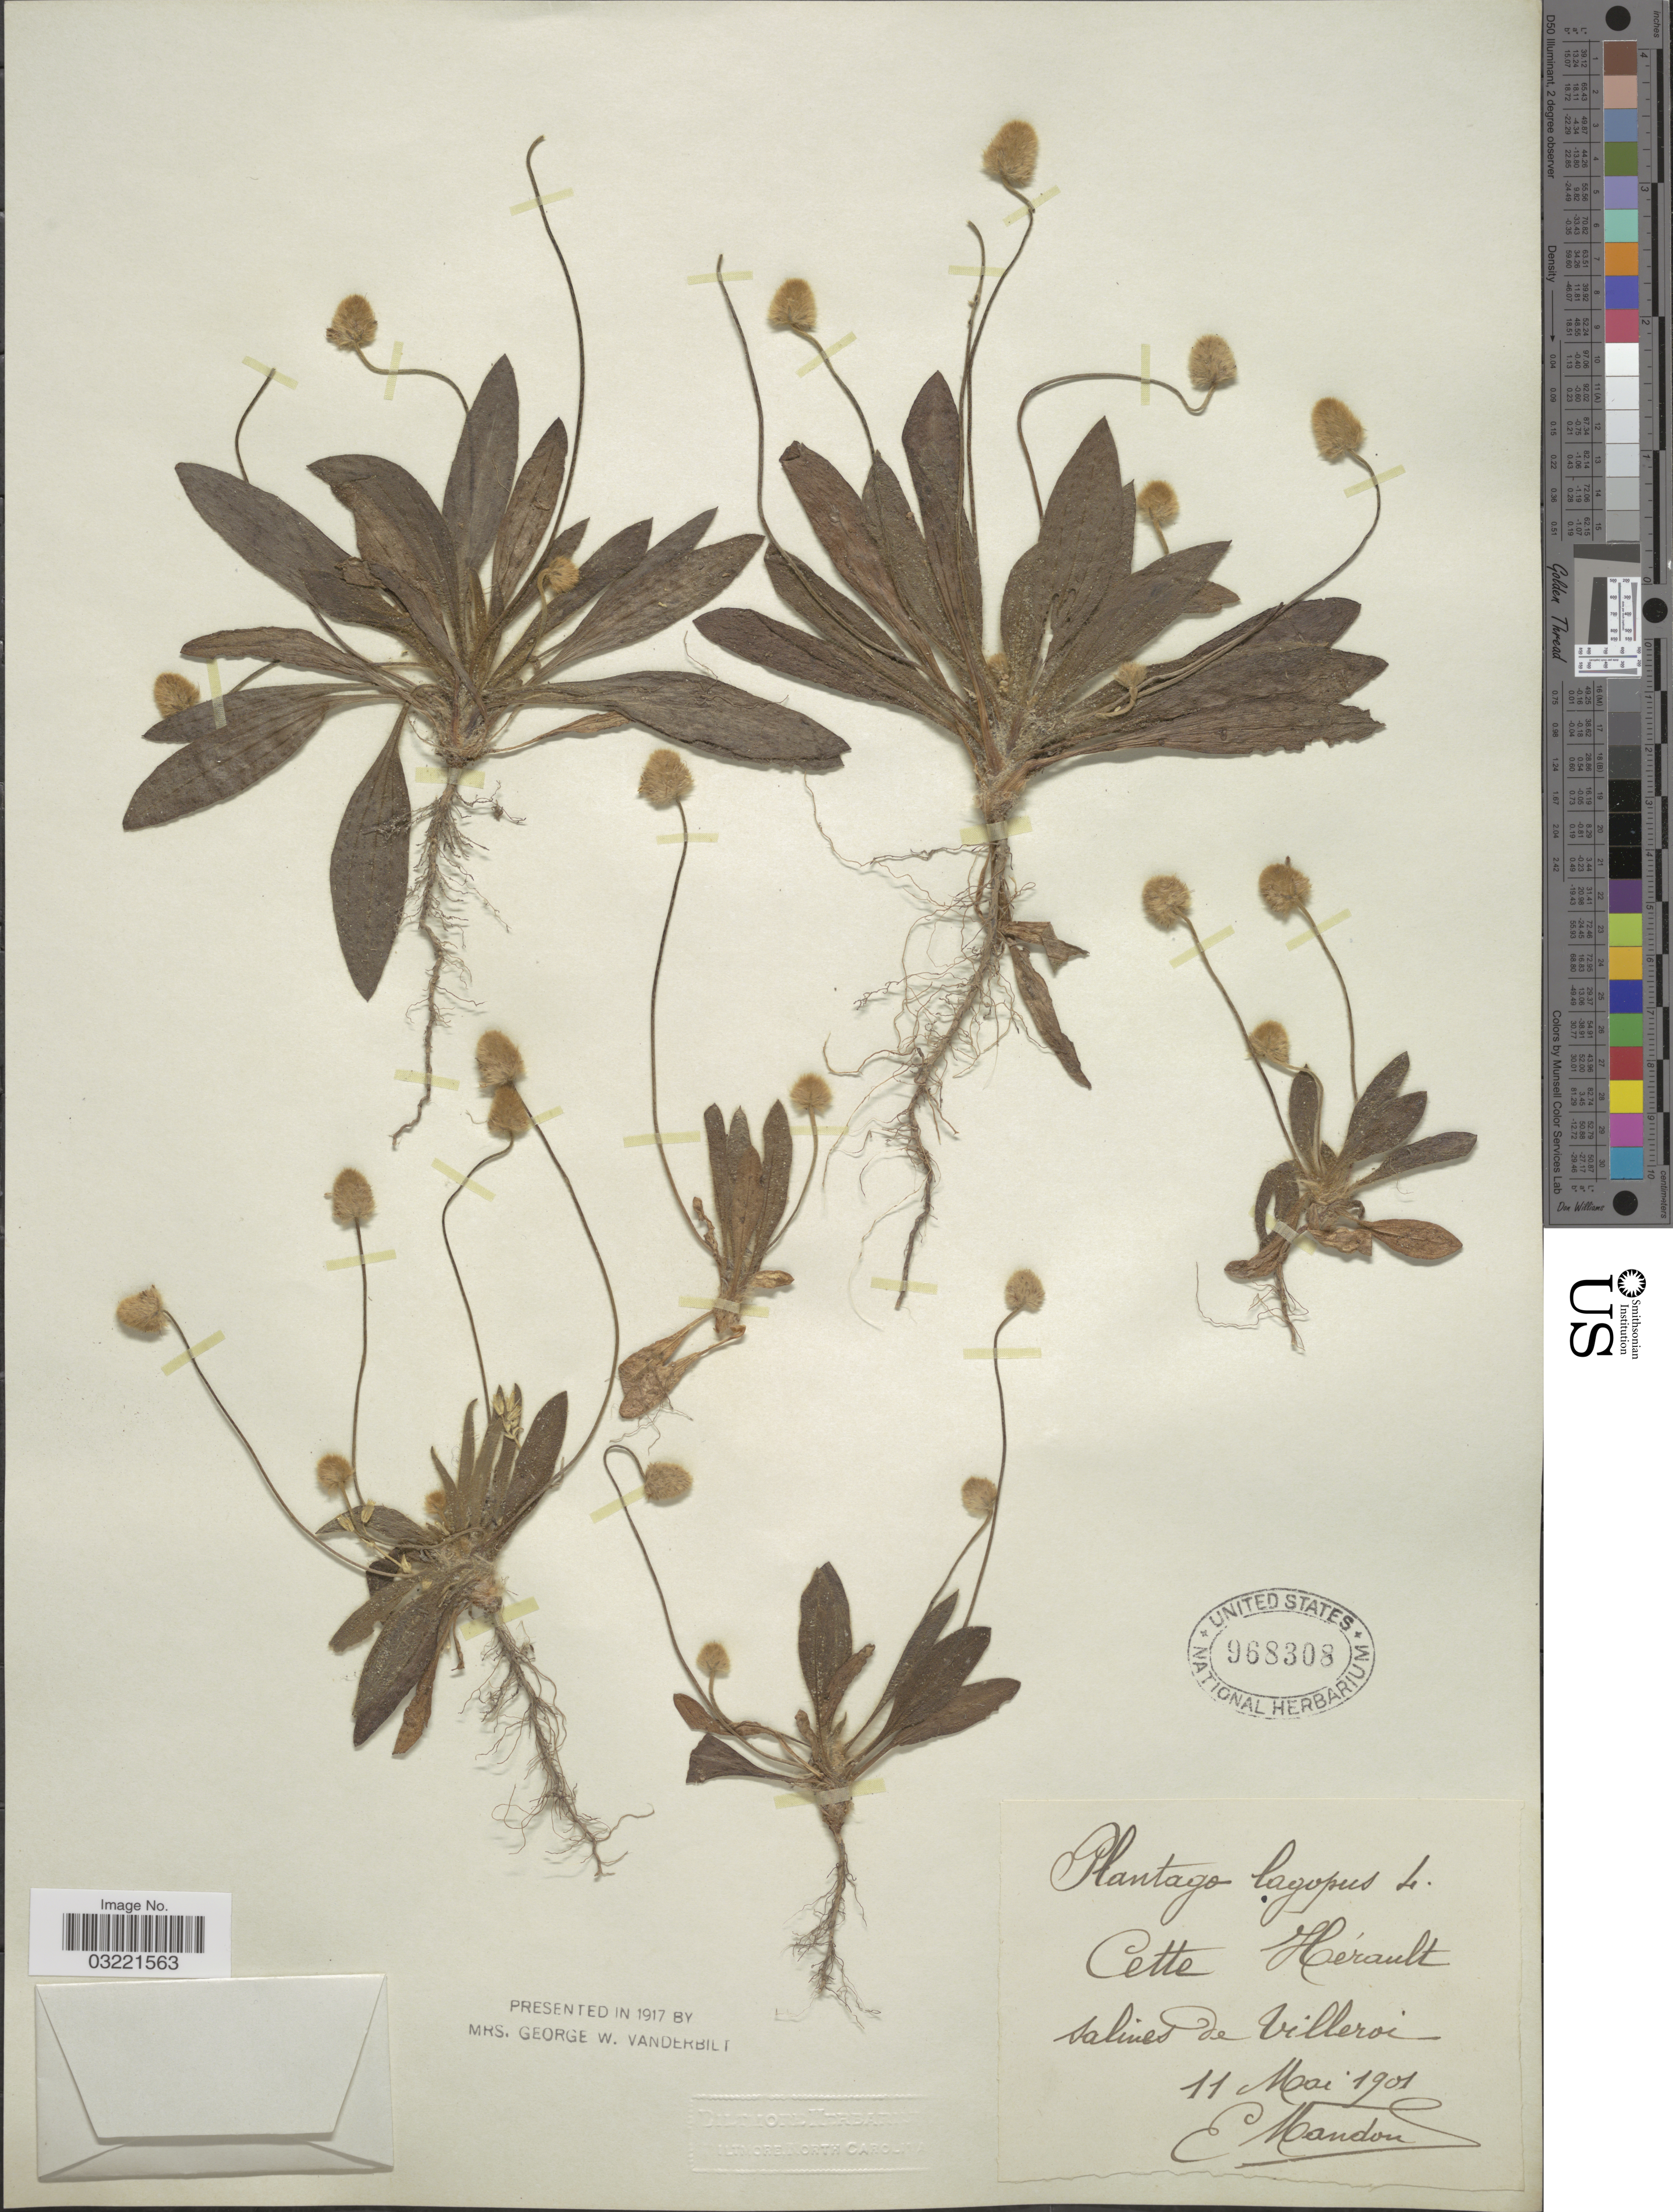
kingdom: Plantae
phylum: Tracheophyta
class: Magnoliopsida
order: Lamiales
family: Plantaginaceae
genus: Plantago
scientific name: Plantago lagopus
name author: L.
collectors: E. Mandon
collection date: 1901-05-11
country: France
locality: Cette Hérault. Salines de Villeroi.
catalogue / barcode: US 968308